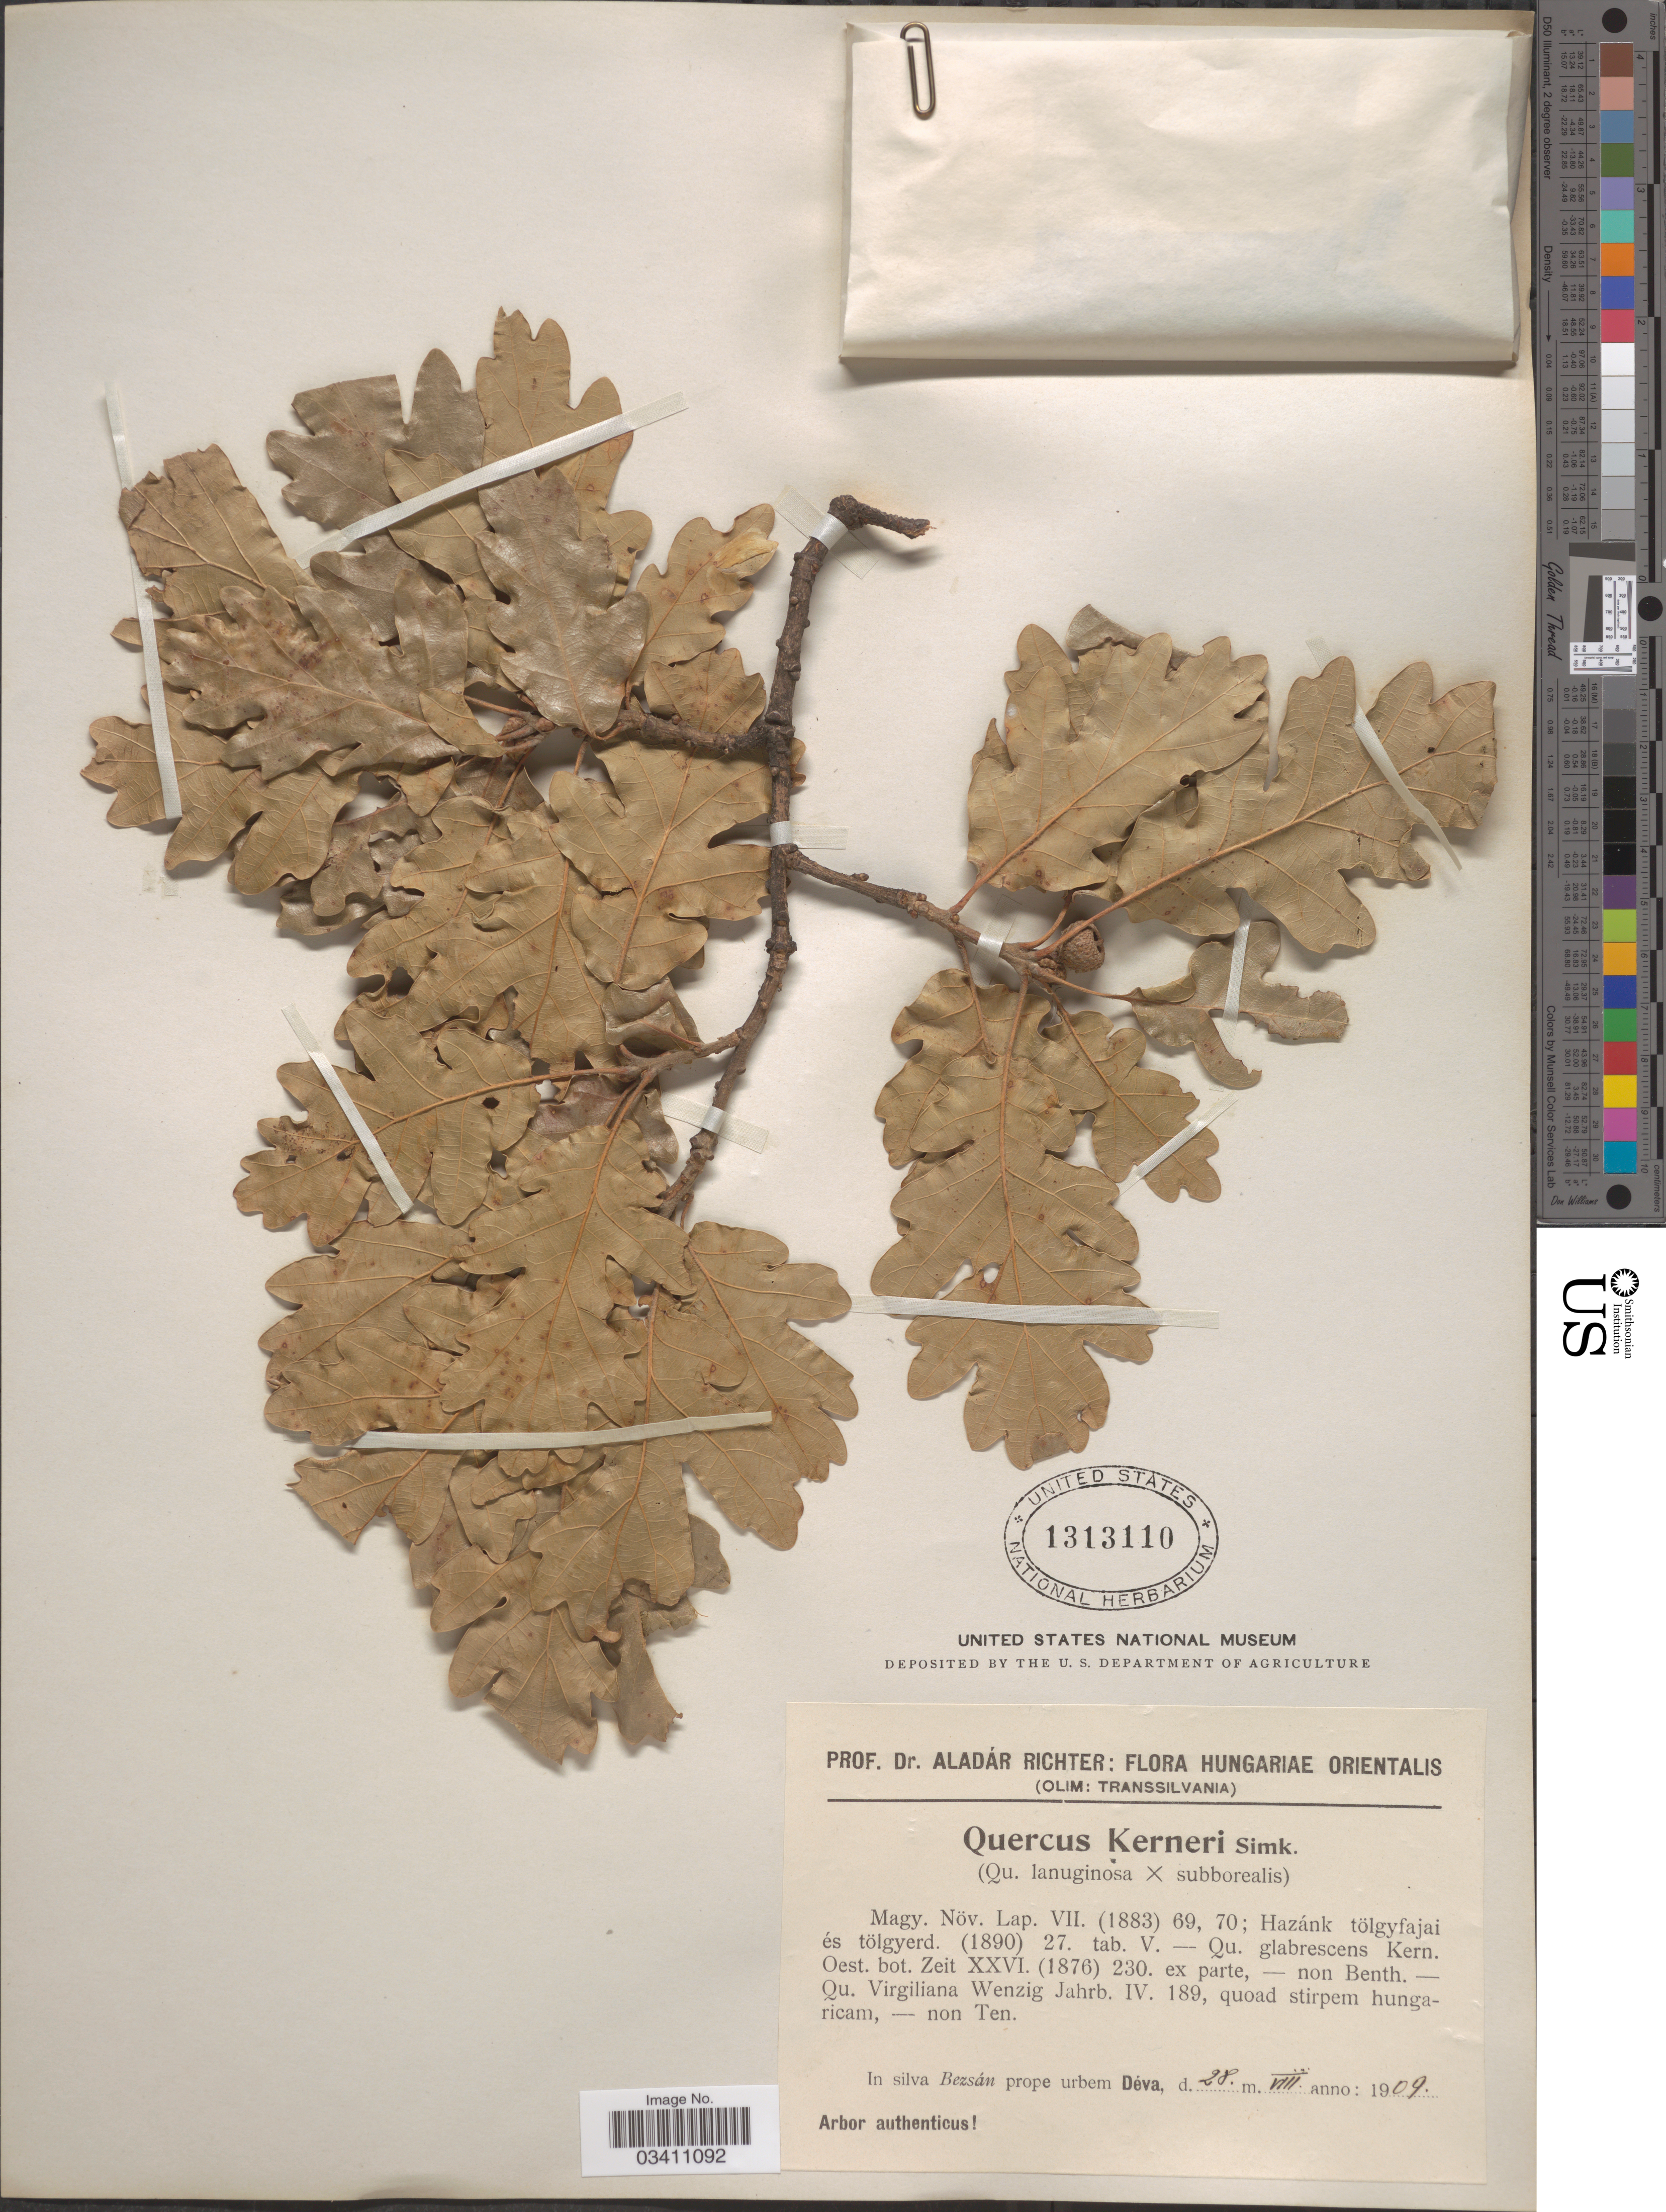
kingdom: Plantae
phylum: Tracheophyta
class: Magnoliopsida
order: Fagales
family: Fagaceae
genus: Quercus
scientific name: Quercus x kerneri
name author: Simonk.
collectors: A. Richter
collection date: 1909-08-28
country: Hungary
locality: Hungariae Orientalis (Olim: Transsilvania). In silva Bezsán prope urbem Deva.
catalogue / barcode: US 1313110